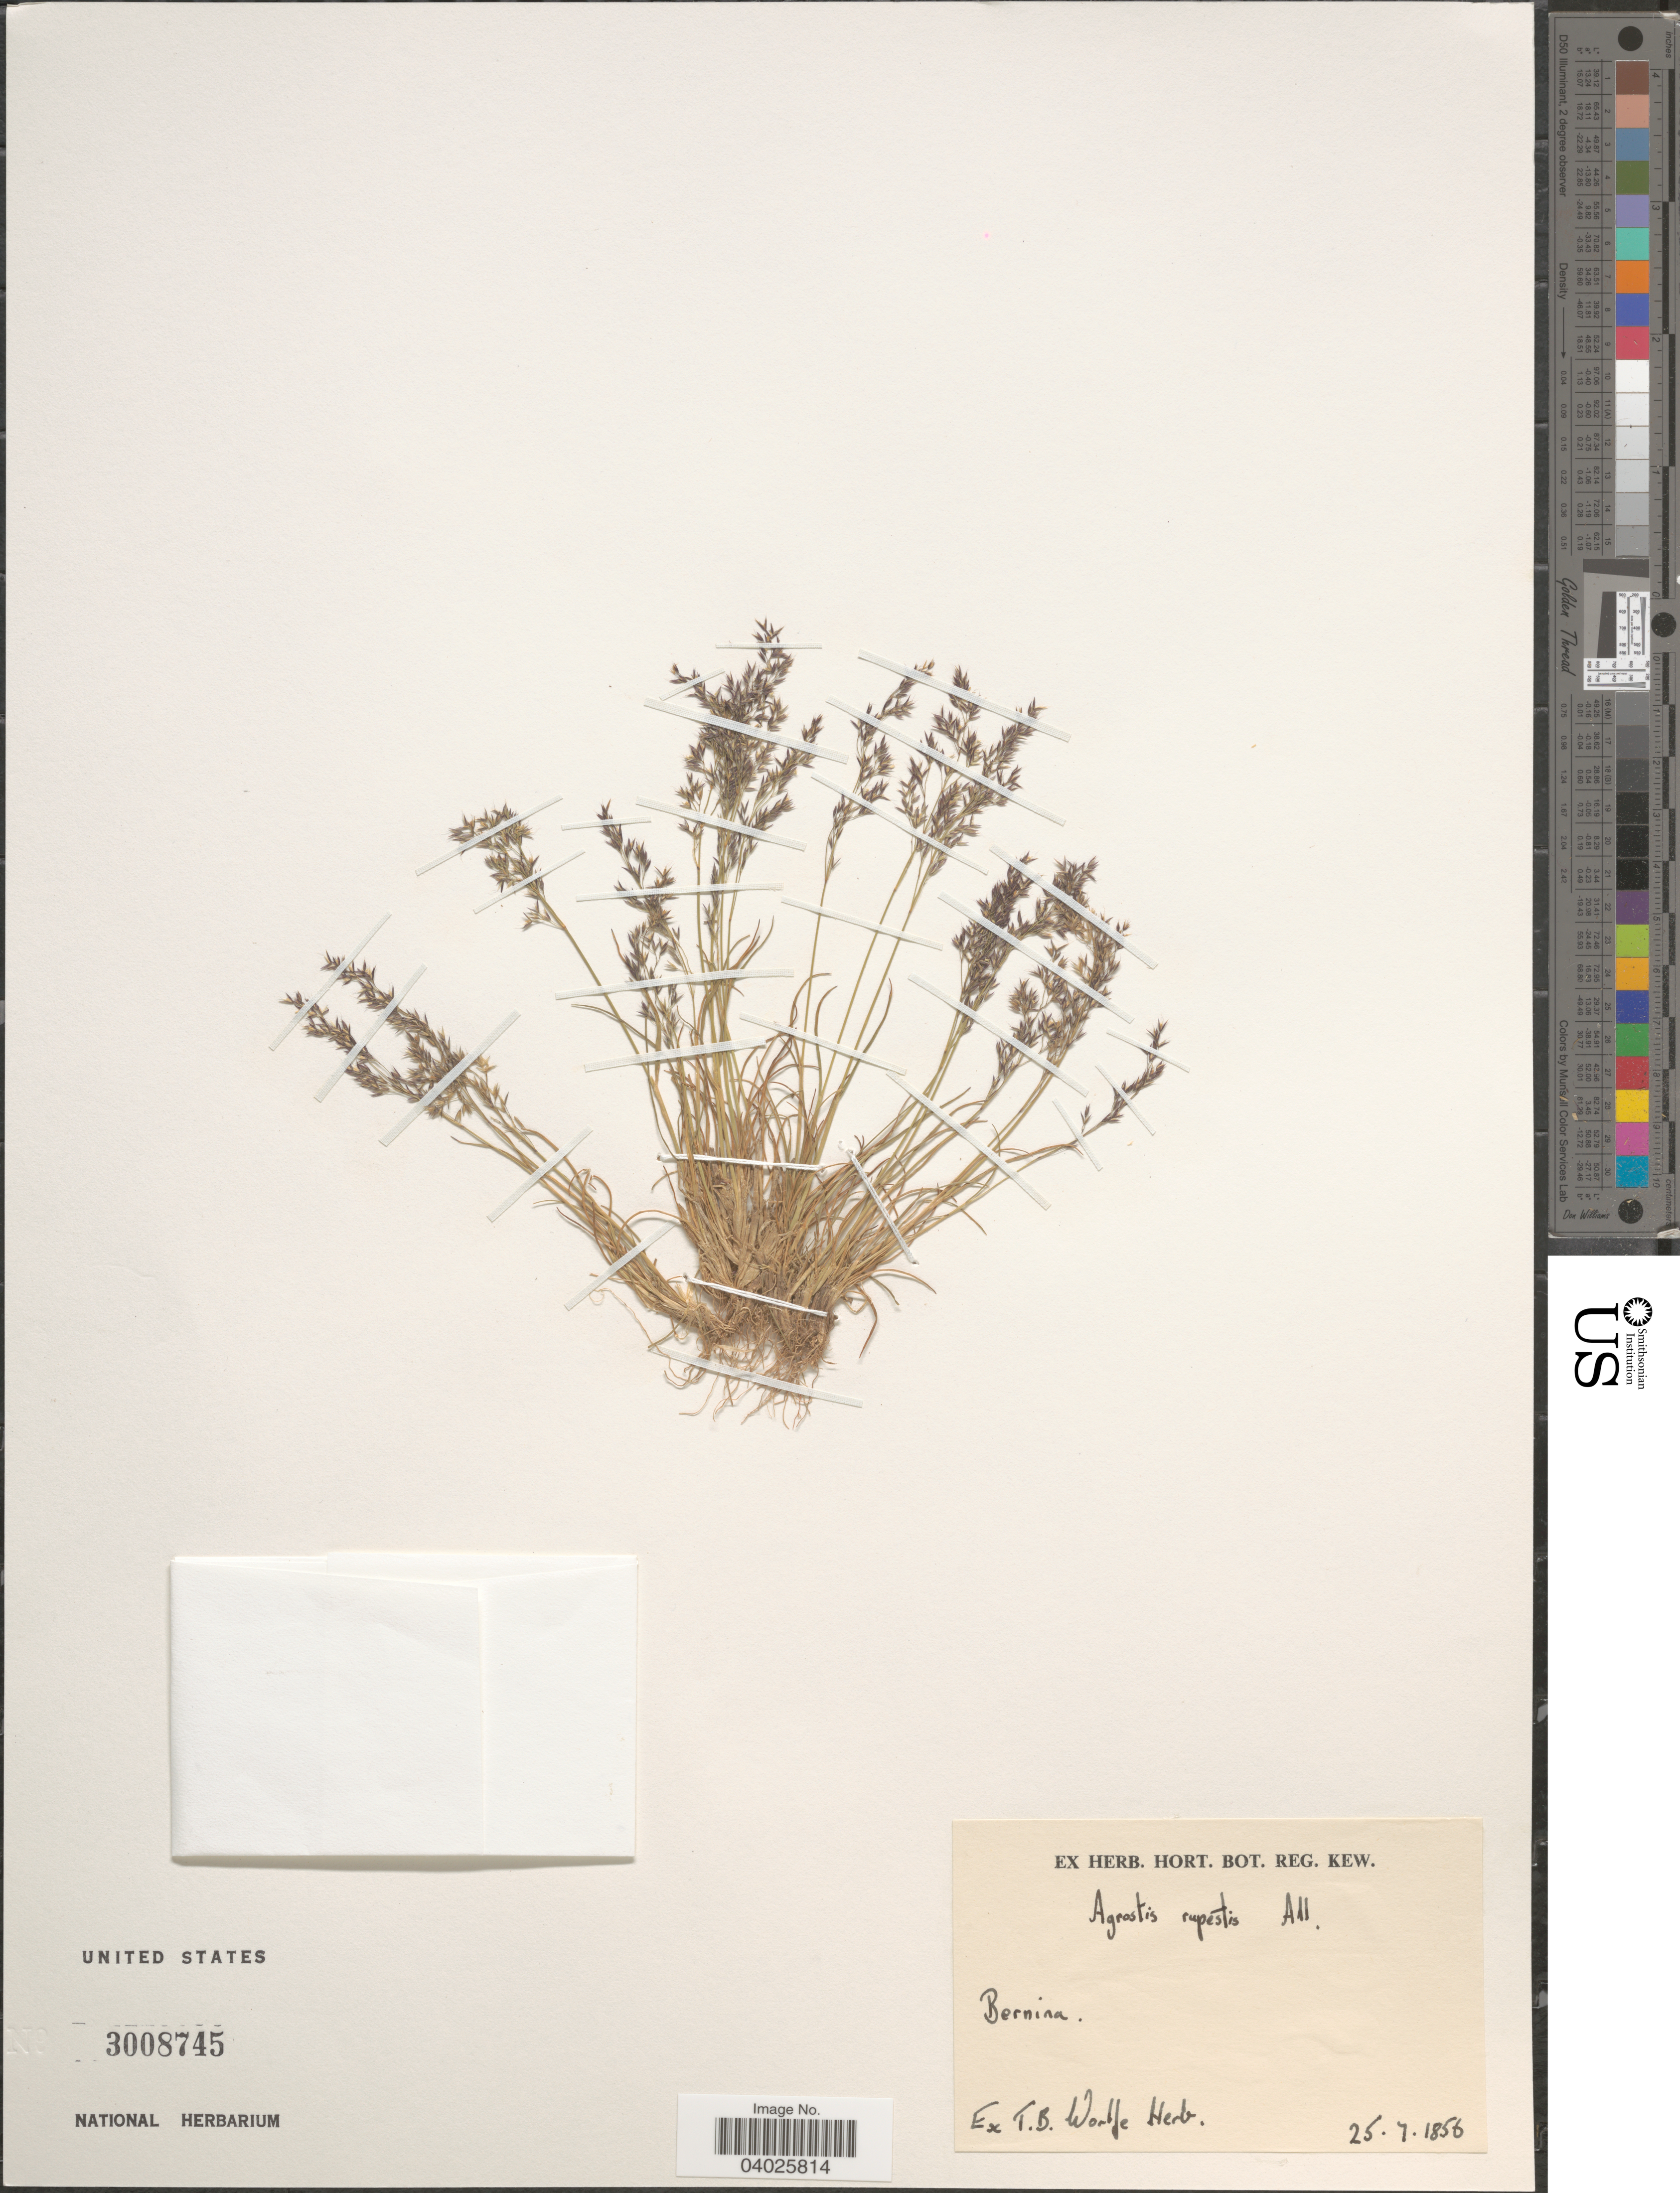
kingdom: Plantae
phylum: Tracheophyta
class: Liliopsida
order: Poales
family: Poaceae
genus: Agrostis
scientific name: Agrostis rupestris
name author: All.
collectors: Ex herb. Thomas Birch Wolfe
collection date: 1856-07-25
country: Switzerland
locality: Bernina.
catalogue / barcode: US 3008745